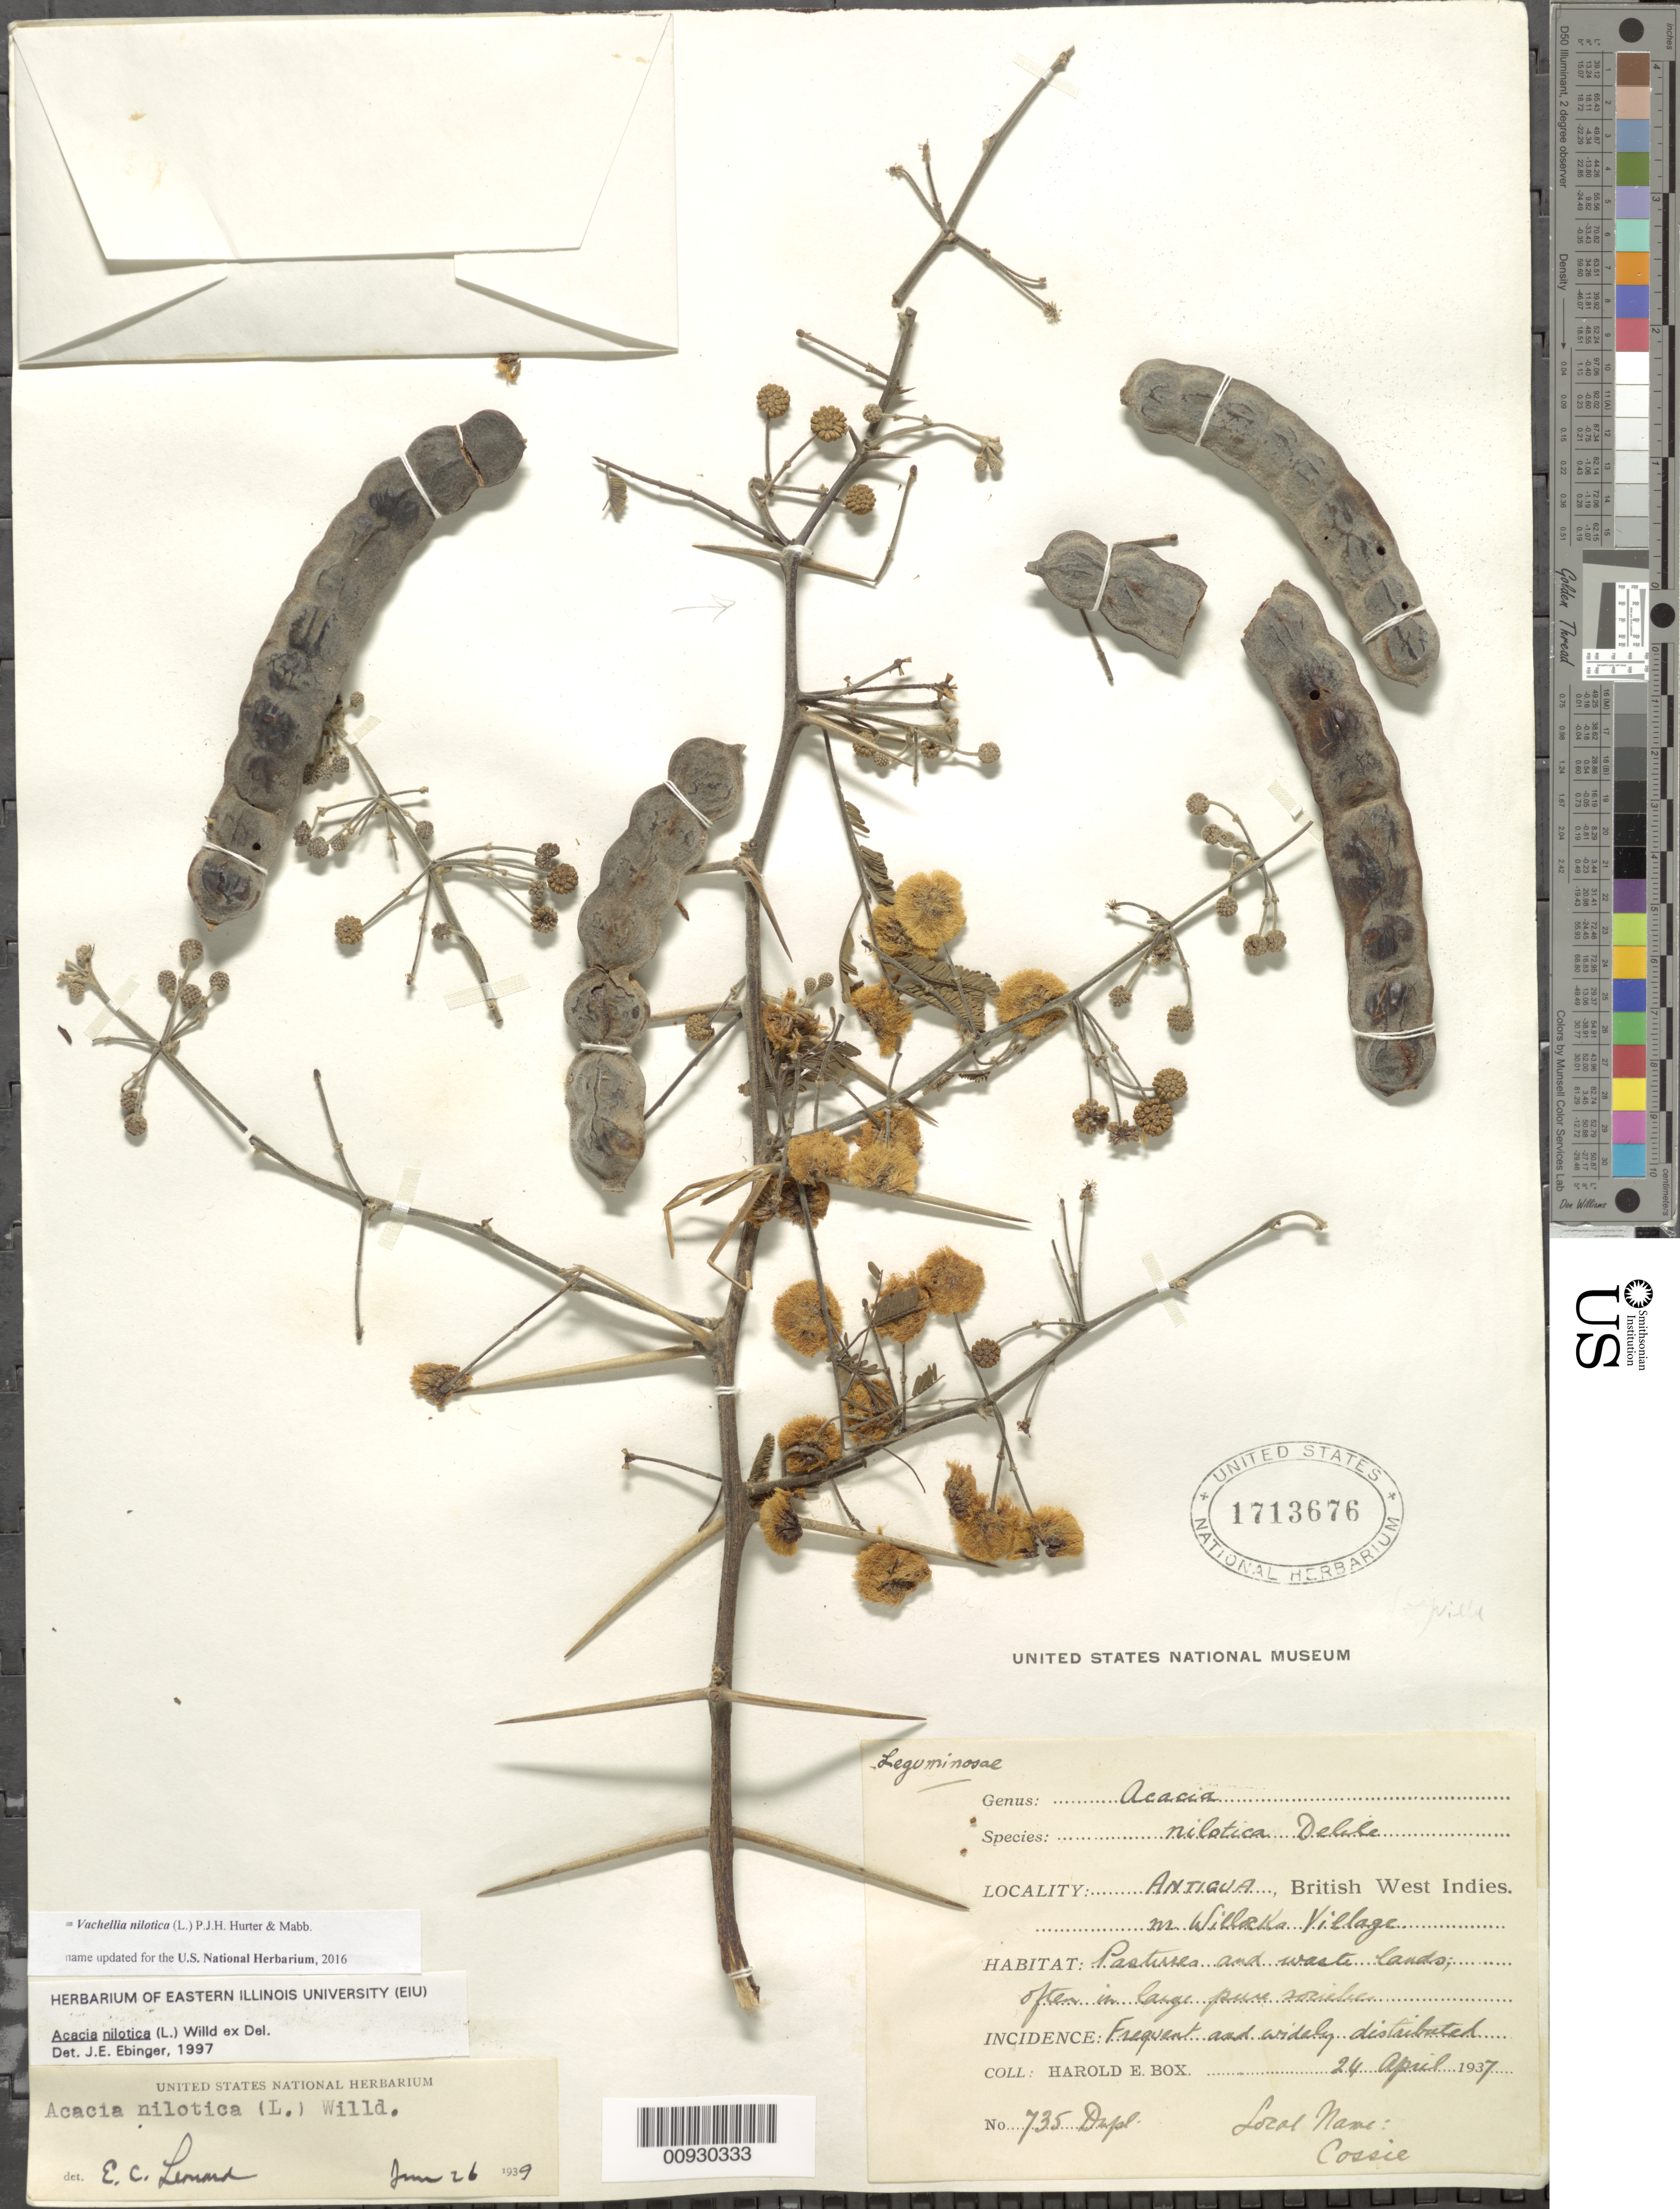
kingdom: Plantae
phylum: Tracheophyta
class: Magnoliopsida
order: Fabales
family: Fabaceae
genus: Vachellia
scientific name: Vachellia nilotica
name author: (L.) P.J.H. Hurter & Mabb.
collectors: H. E. Box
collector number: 735 dupl.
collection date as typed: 24 Apr 1937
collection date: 1937-04-24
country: Antigua and Barbuda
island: Antigua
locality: Willocks Village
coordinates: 0 N, 0 E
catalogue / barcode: US 1713676